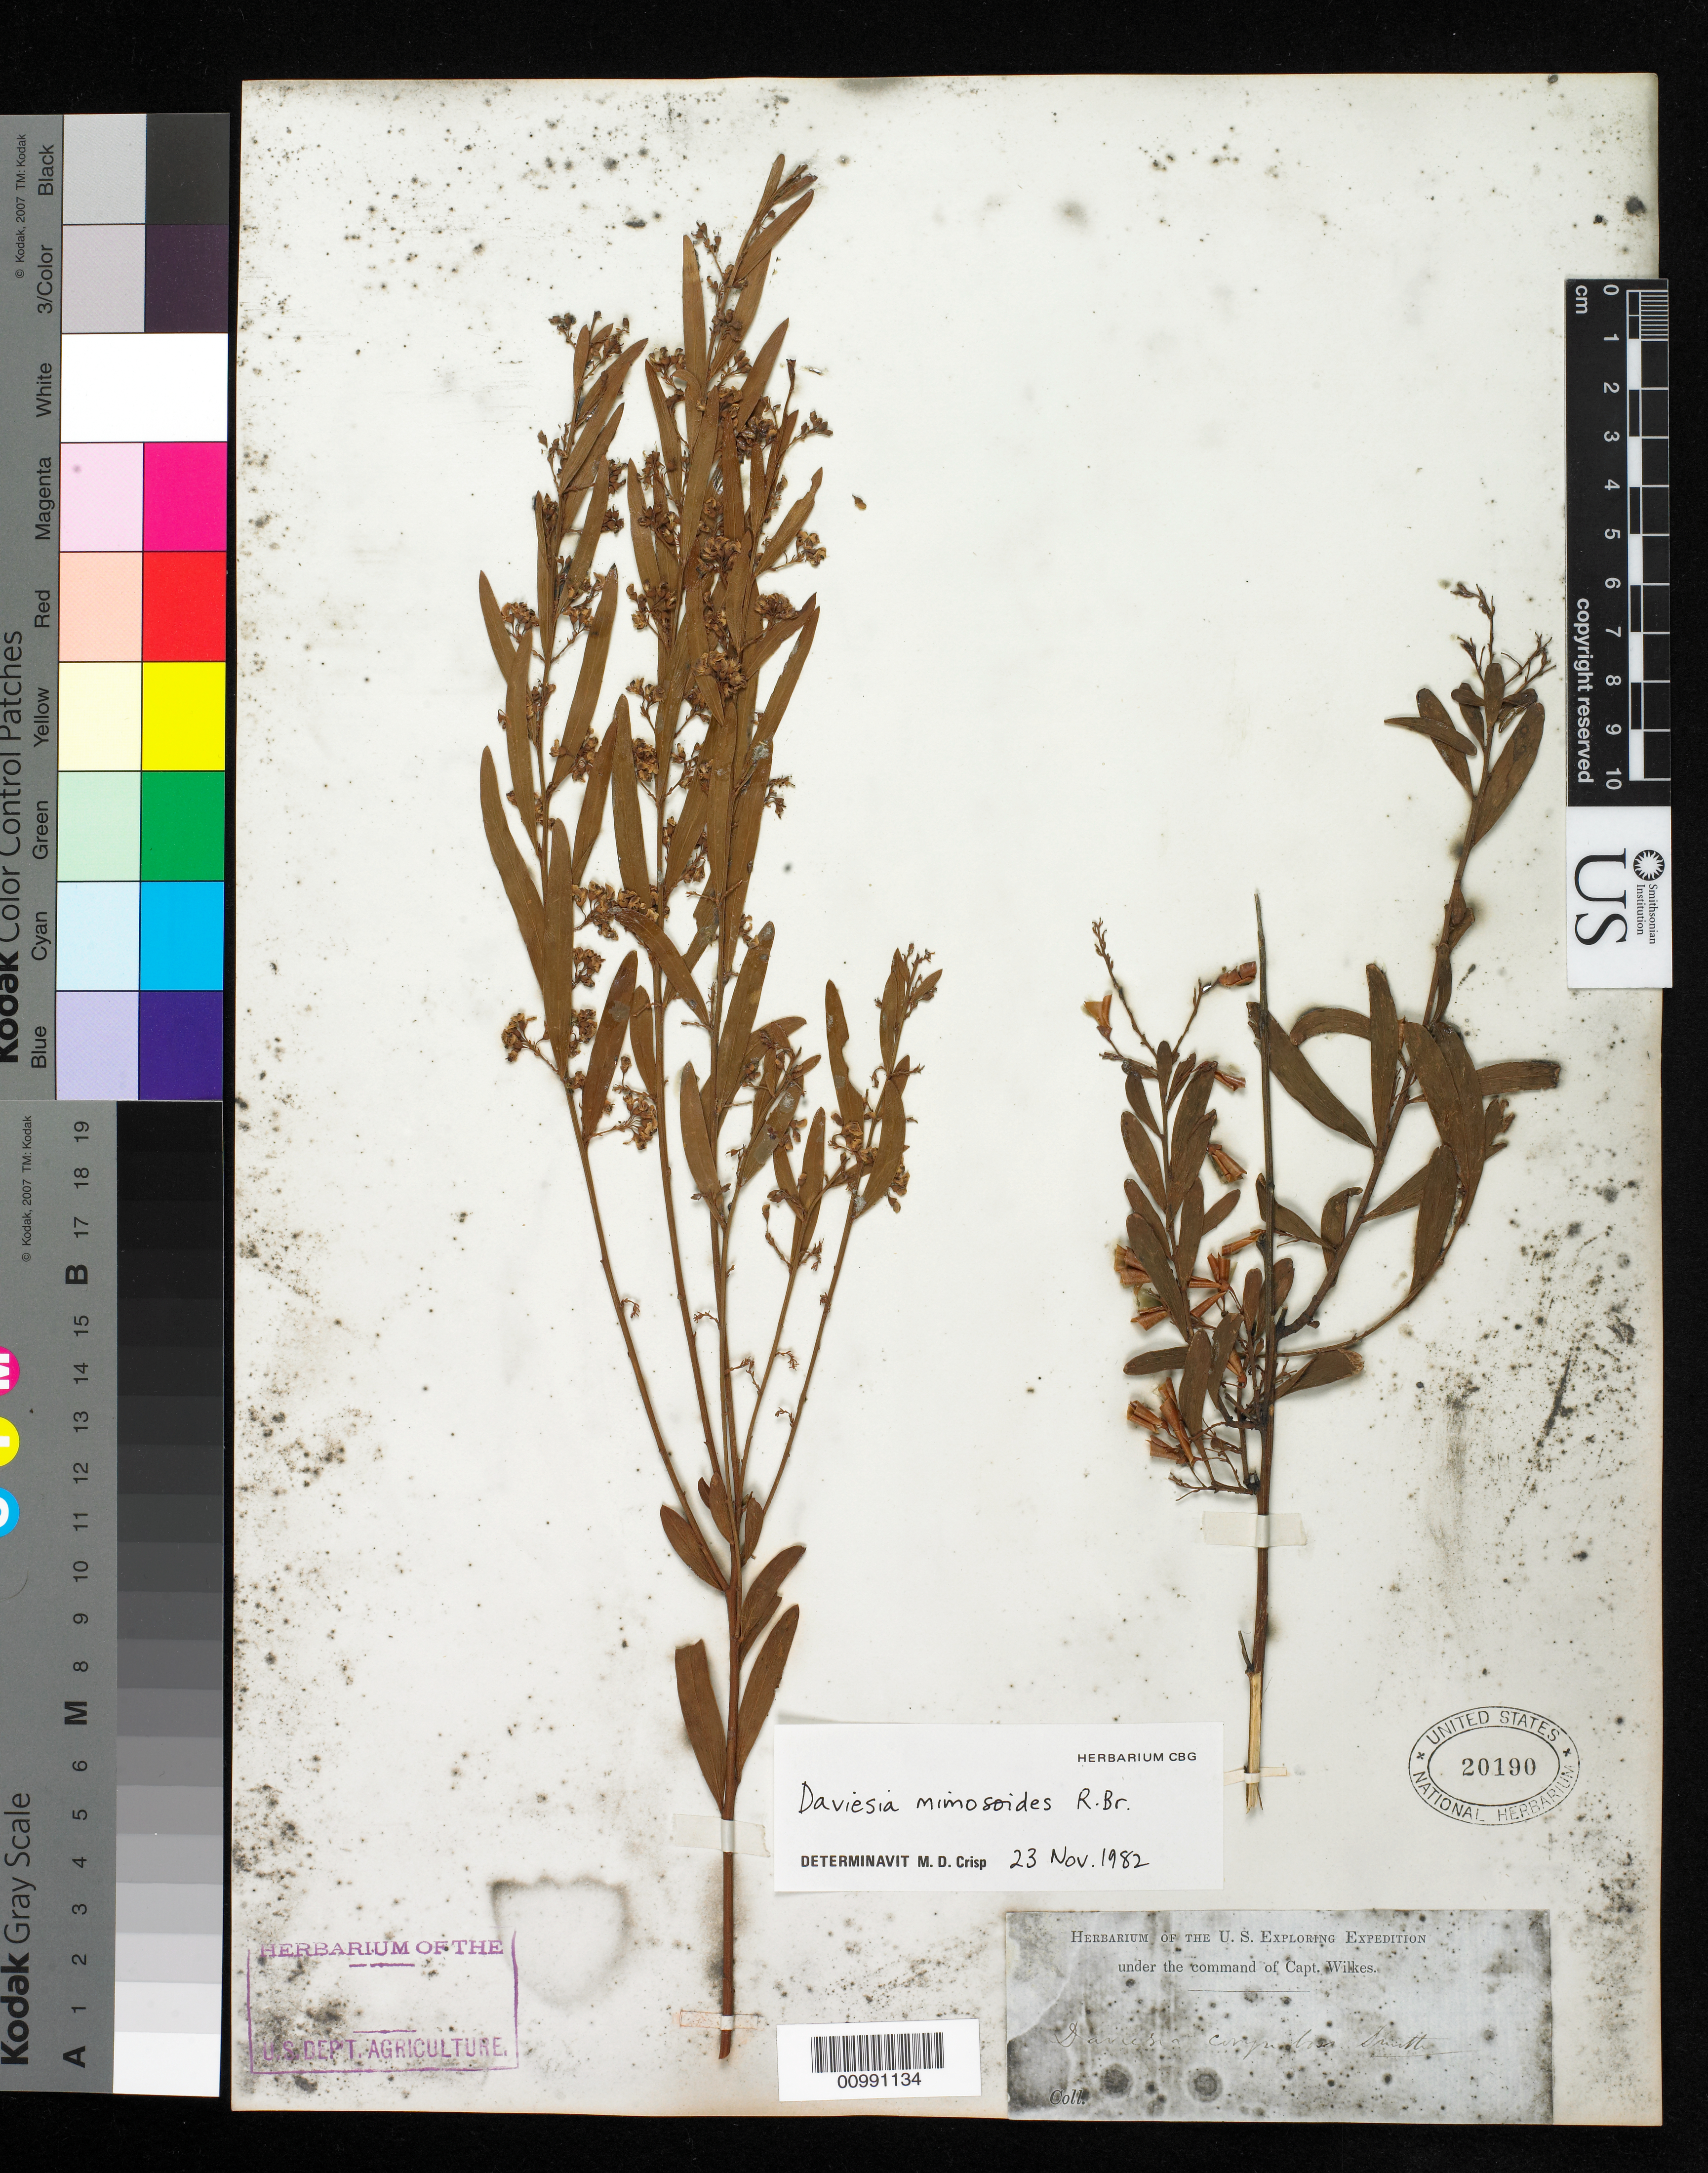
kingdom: Plantae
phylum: Tracheophyta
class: Magnoliopsida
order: Fabales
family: Fabaceae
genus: Daviesia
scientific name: Daviesia mimosoides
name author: R. Br.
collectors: Wilkes Explor. Exped.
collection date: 1838/1842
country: Australia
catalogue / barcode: US 20190